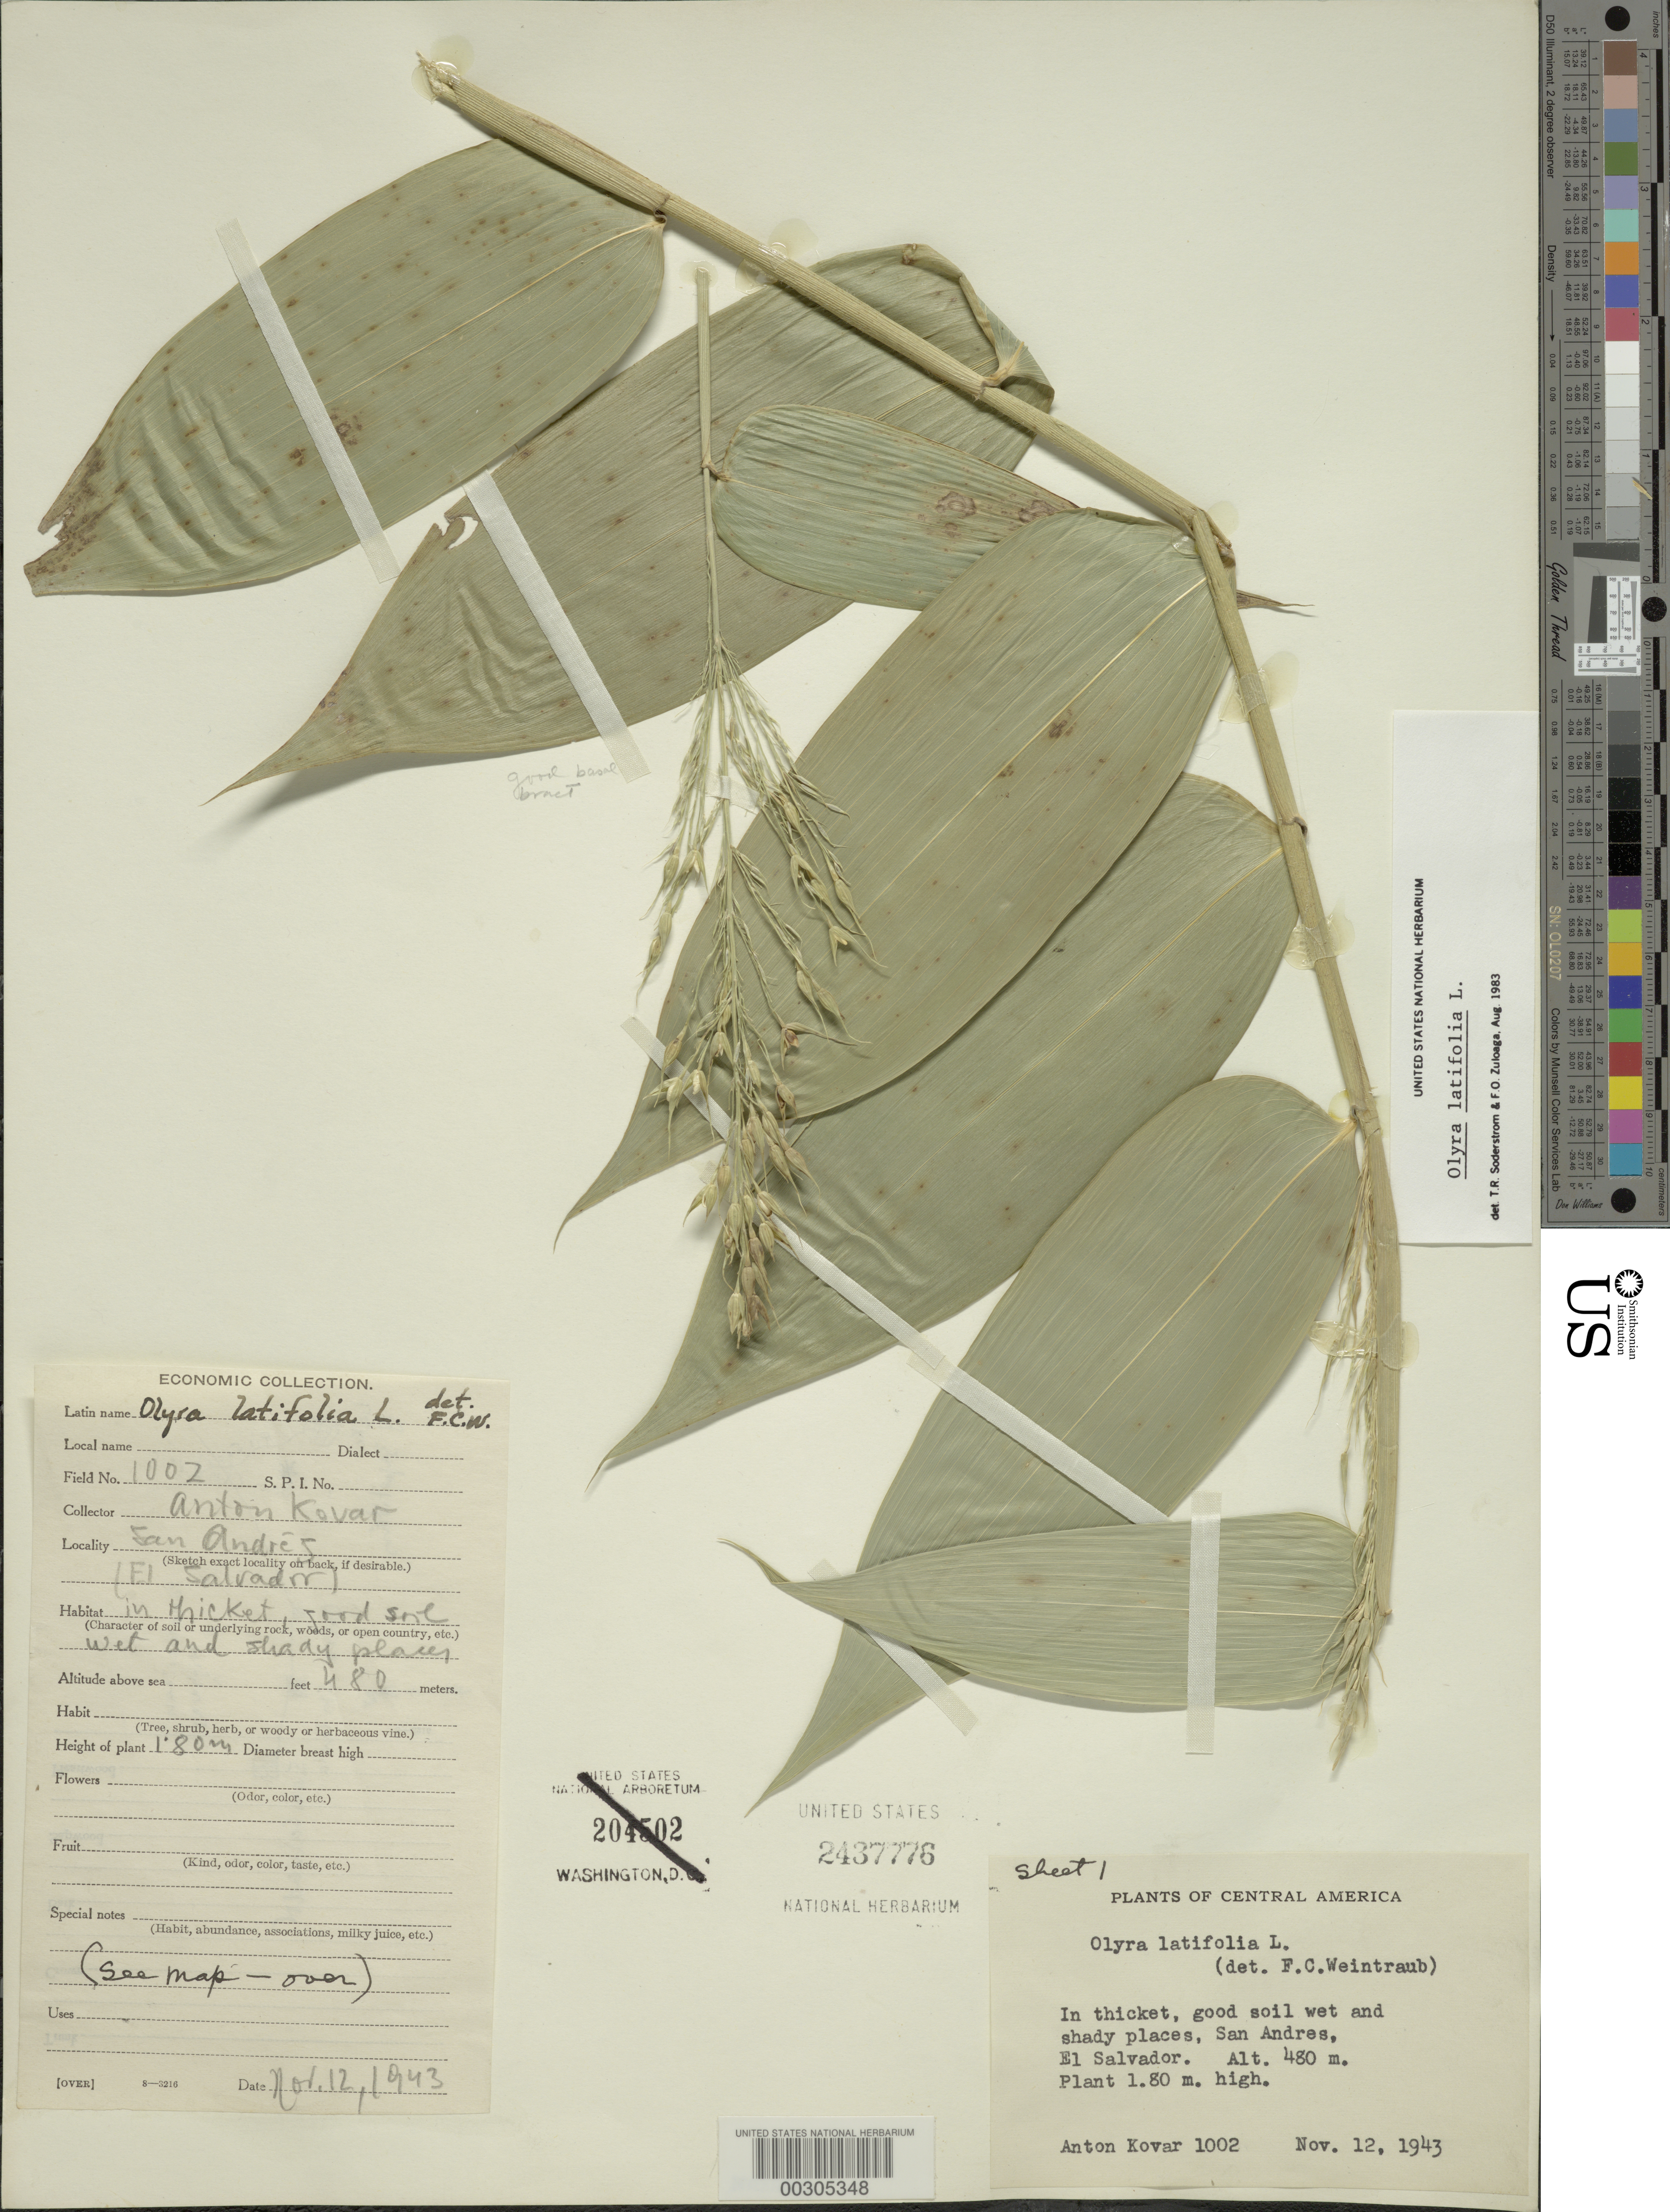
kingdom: Plantae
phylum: Tracheophyta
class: Liliopsida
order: Poales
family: Poaceae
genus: Olyra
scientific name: Olyra latifolia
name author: L.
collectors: A. Kovar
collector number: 1002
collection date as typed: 12 Nov 1943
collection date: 1943-11-12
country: El Salvador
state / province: San Salvador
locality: San andres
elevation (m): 480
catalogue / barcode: US 2437776